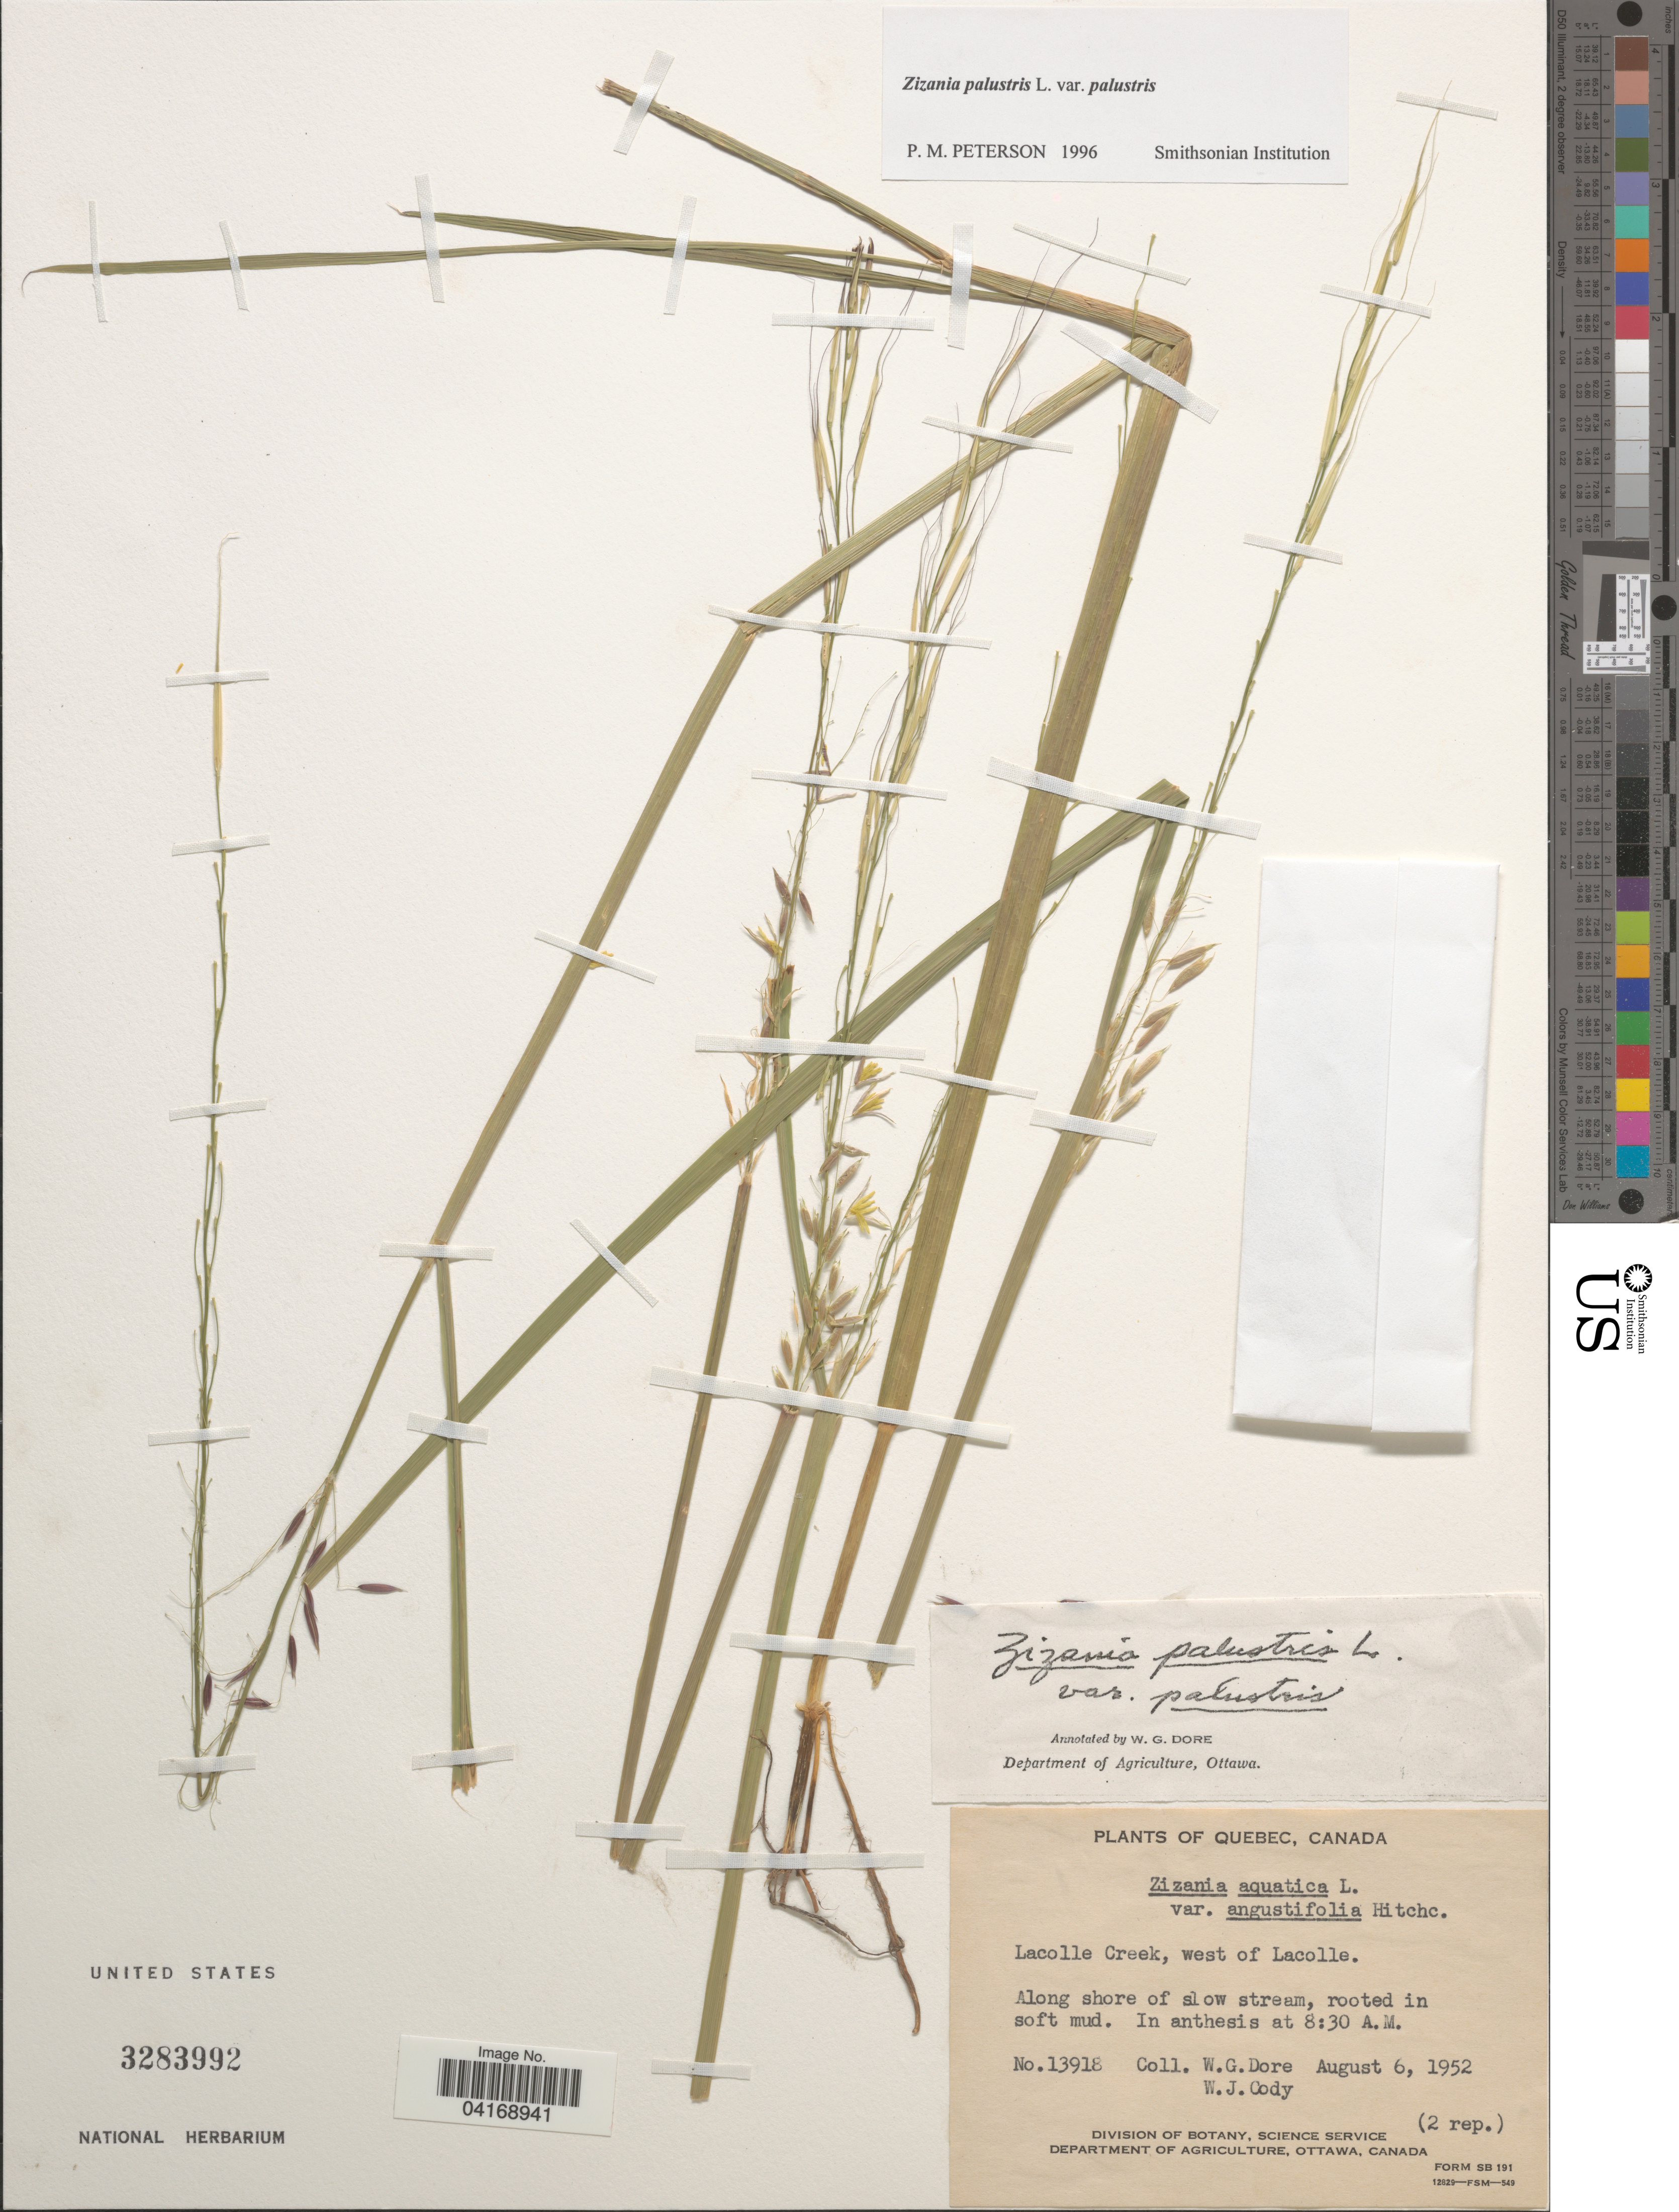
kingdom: Plantae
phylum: Tracheophyta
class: Liliopsida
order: Poales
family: Poaceae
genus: Zizania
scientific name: Zizania palustris var. palustris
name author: L.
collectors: W. Dore & W. Cody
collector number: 13918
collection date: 1952-08-06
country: Canada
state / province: Quebec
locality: Lacolle Creek, west of Lacolle.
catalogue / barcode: US 3283992